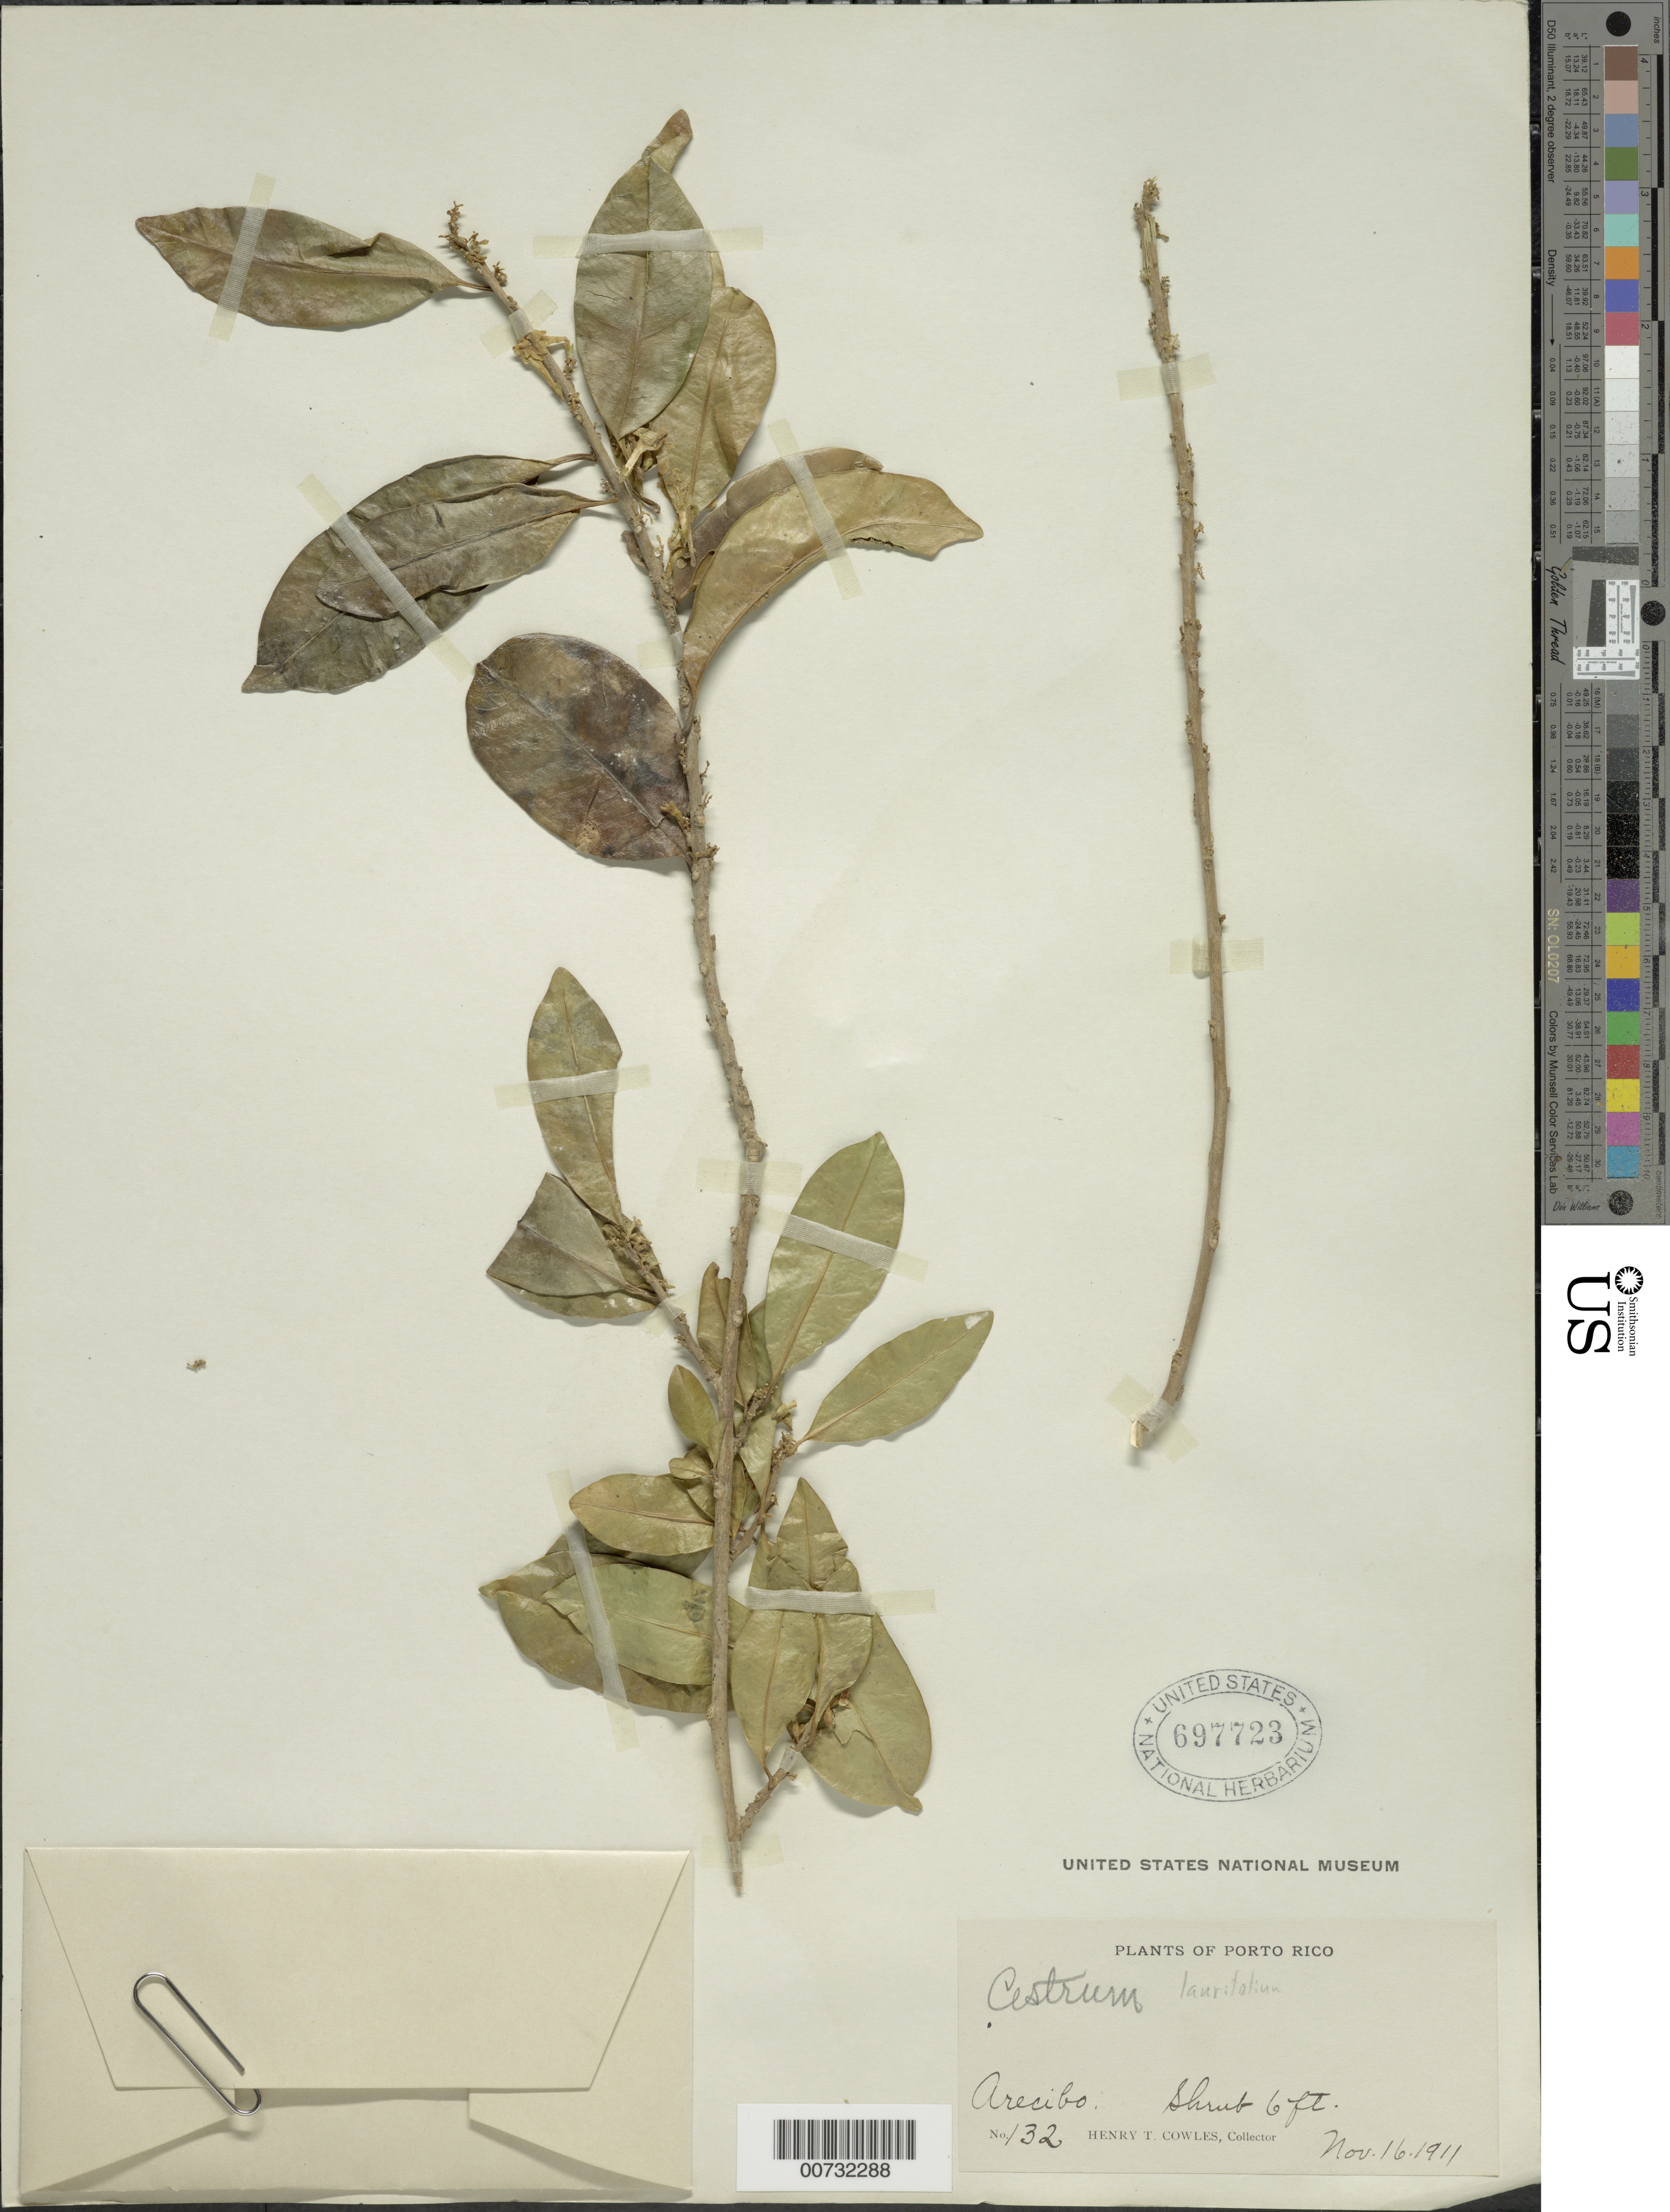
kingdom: Plantae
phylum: Tracheophyta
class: Magnoliopsida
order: Solanales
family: Solanaceae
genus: Cestrum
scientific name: Cestrum laurifolium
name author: L'Hér.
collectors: H. Cowles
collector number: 132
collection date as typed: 16 Nov 1911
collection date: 1911-11-16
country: Puerto Rico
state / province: Arecibo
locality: Arecibo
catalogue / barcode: US 697723